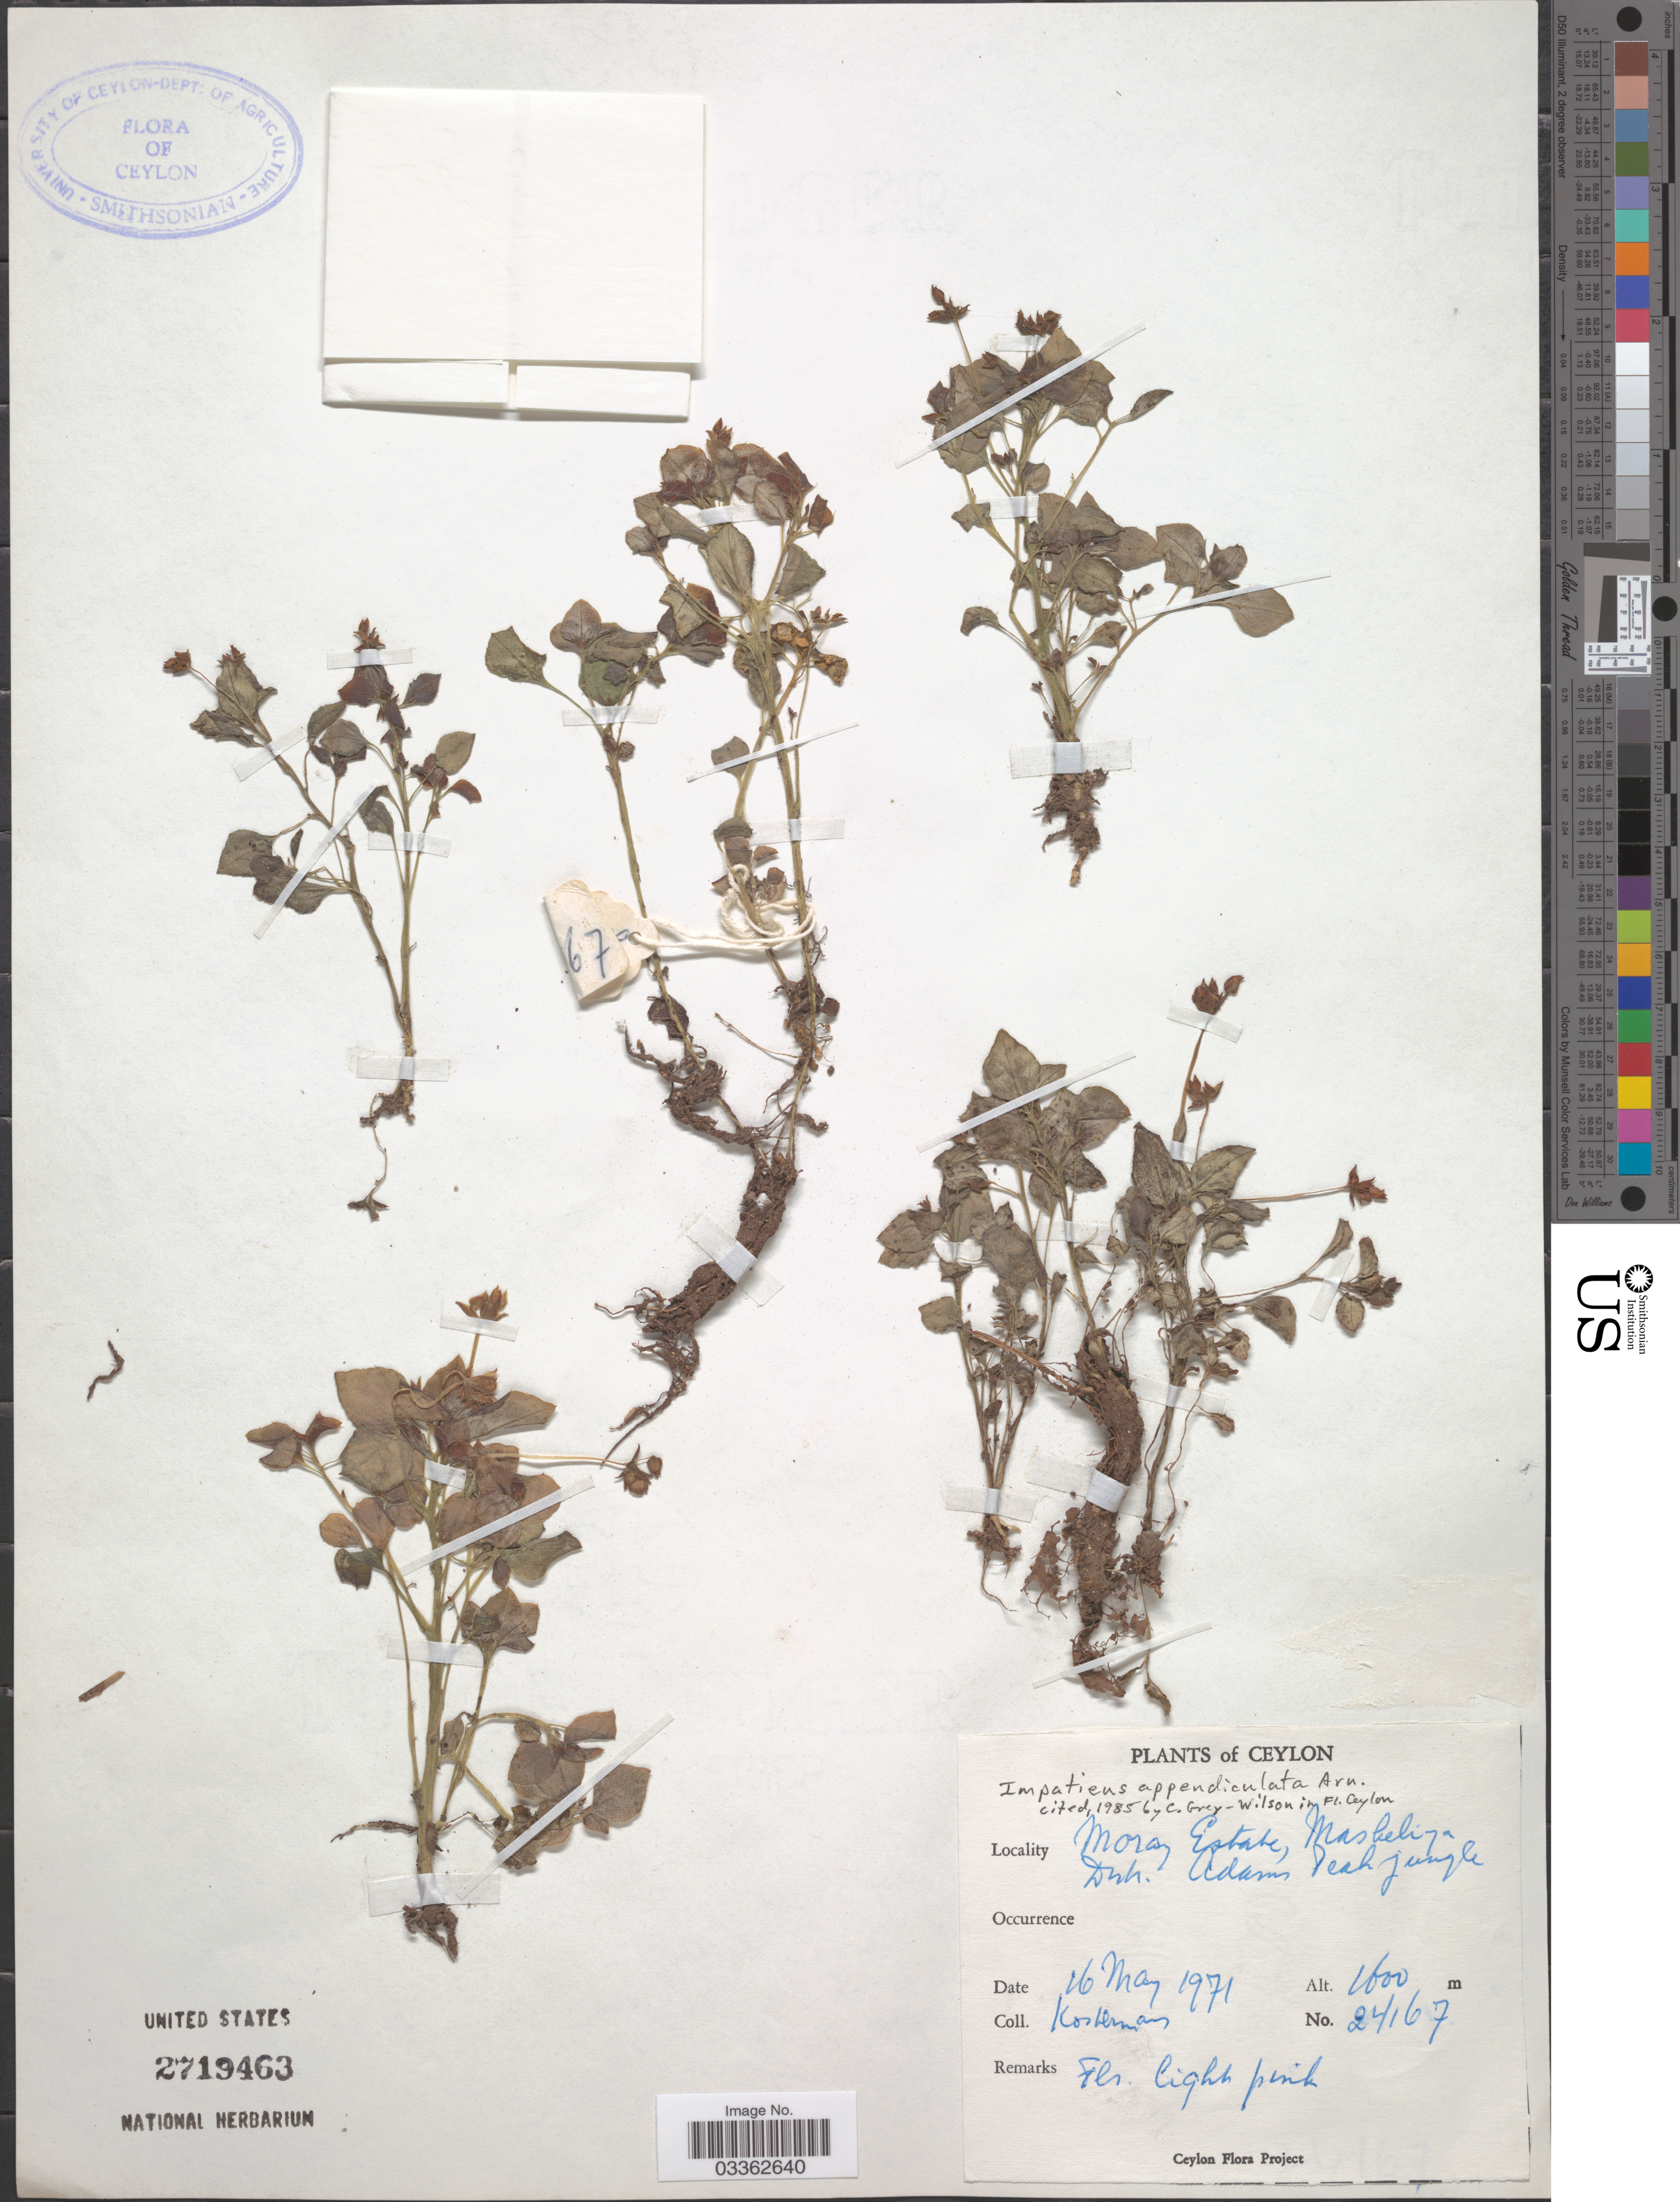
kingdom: Plantae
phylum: Tracheophyta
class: Magnoliopsida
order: Ericales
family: Balsaminaceae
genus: Impatiens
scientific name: Impatiens appendiculata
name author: Arn.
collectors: Kostermans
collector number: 24167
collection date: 1971-05-16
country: Sri Lanka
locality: Ceylon. Moray Estate, Maskeliya Distr. Adams Peak jungle.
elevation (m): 1600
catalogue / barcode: US 2719463